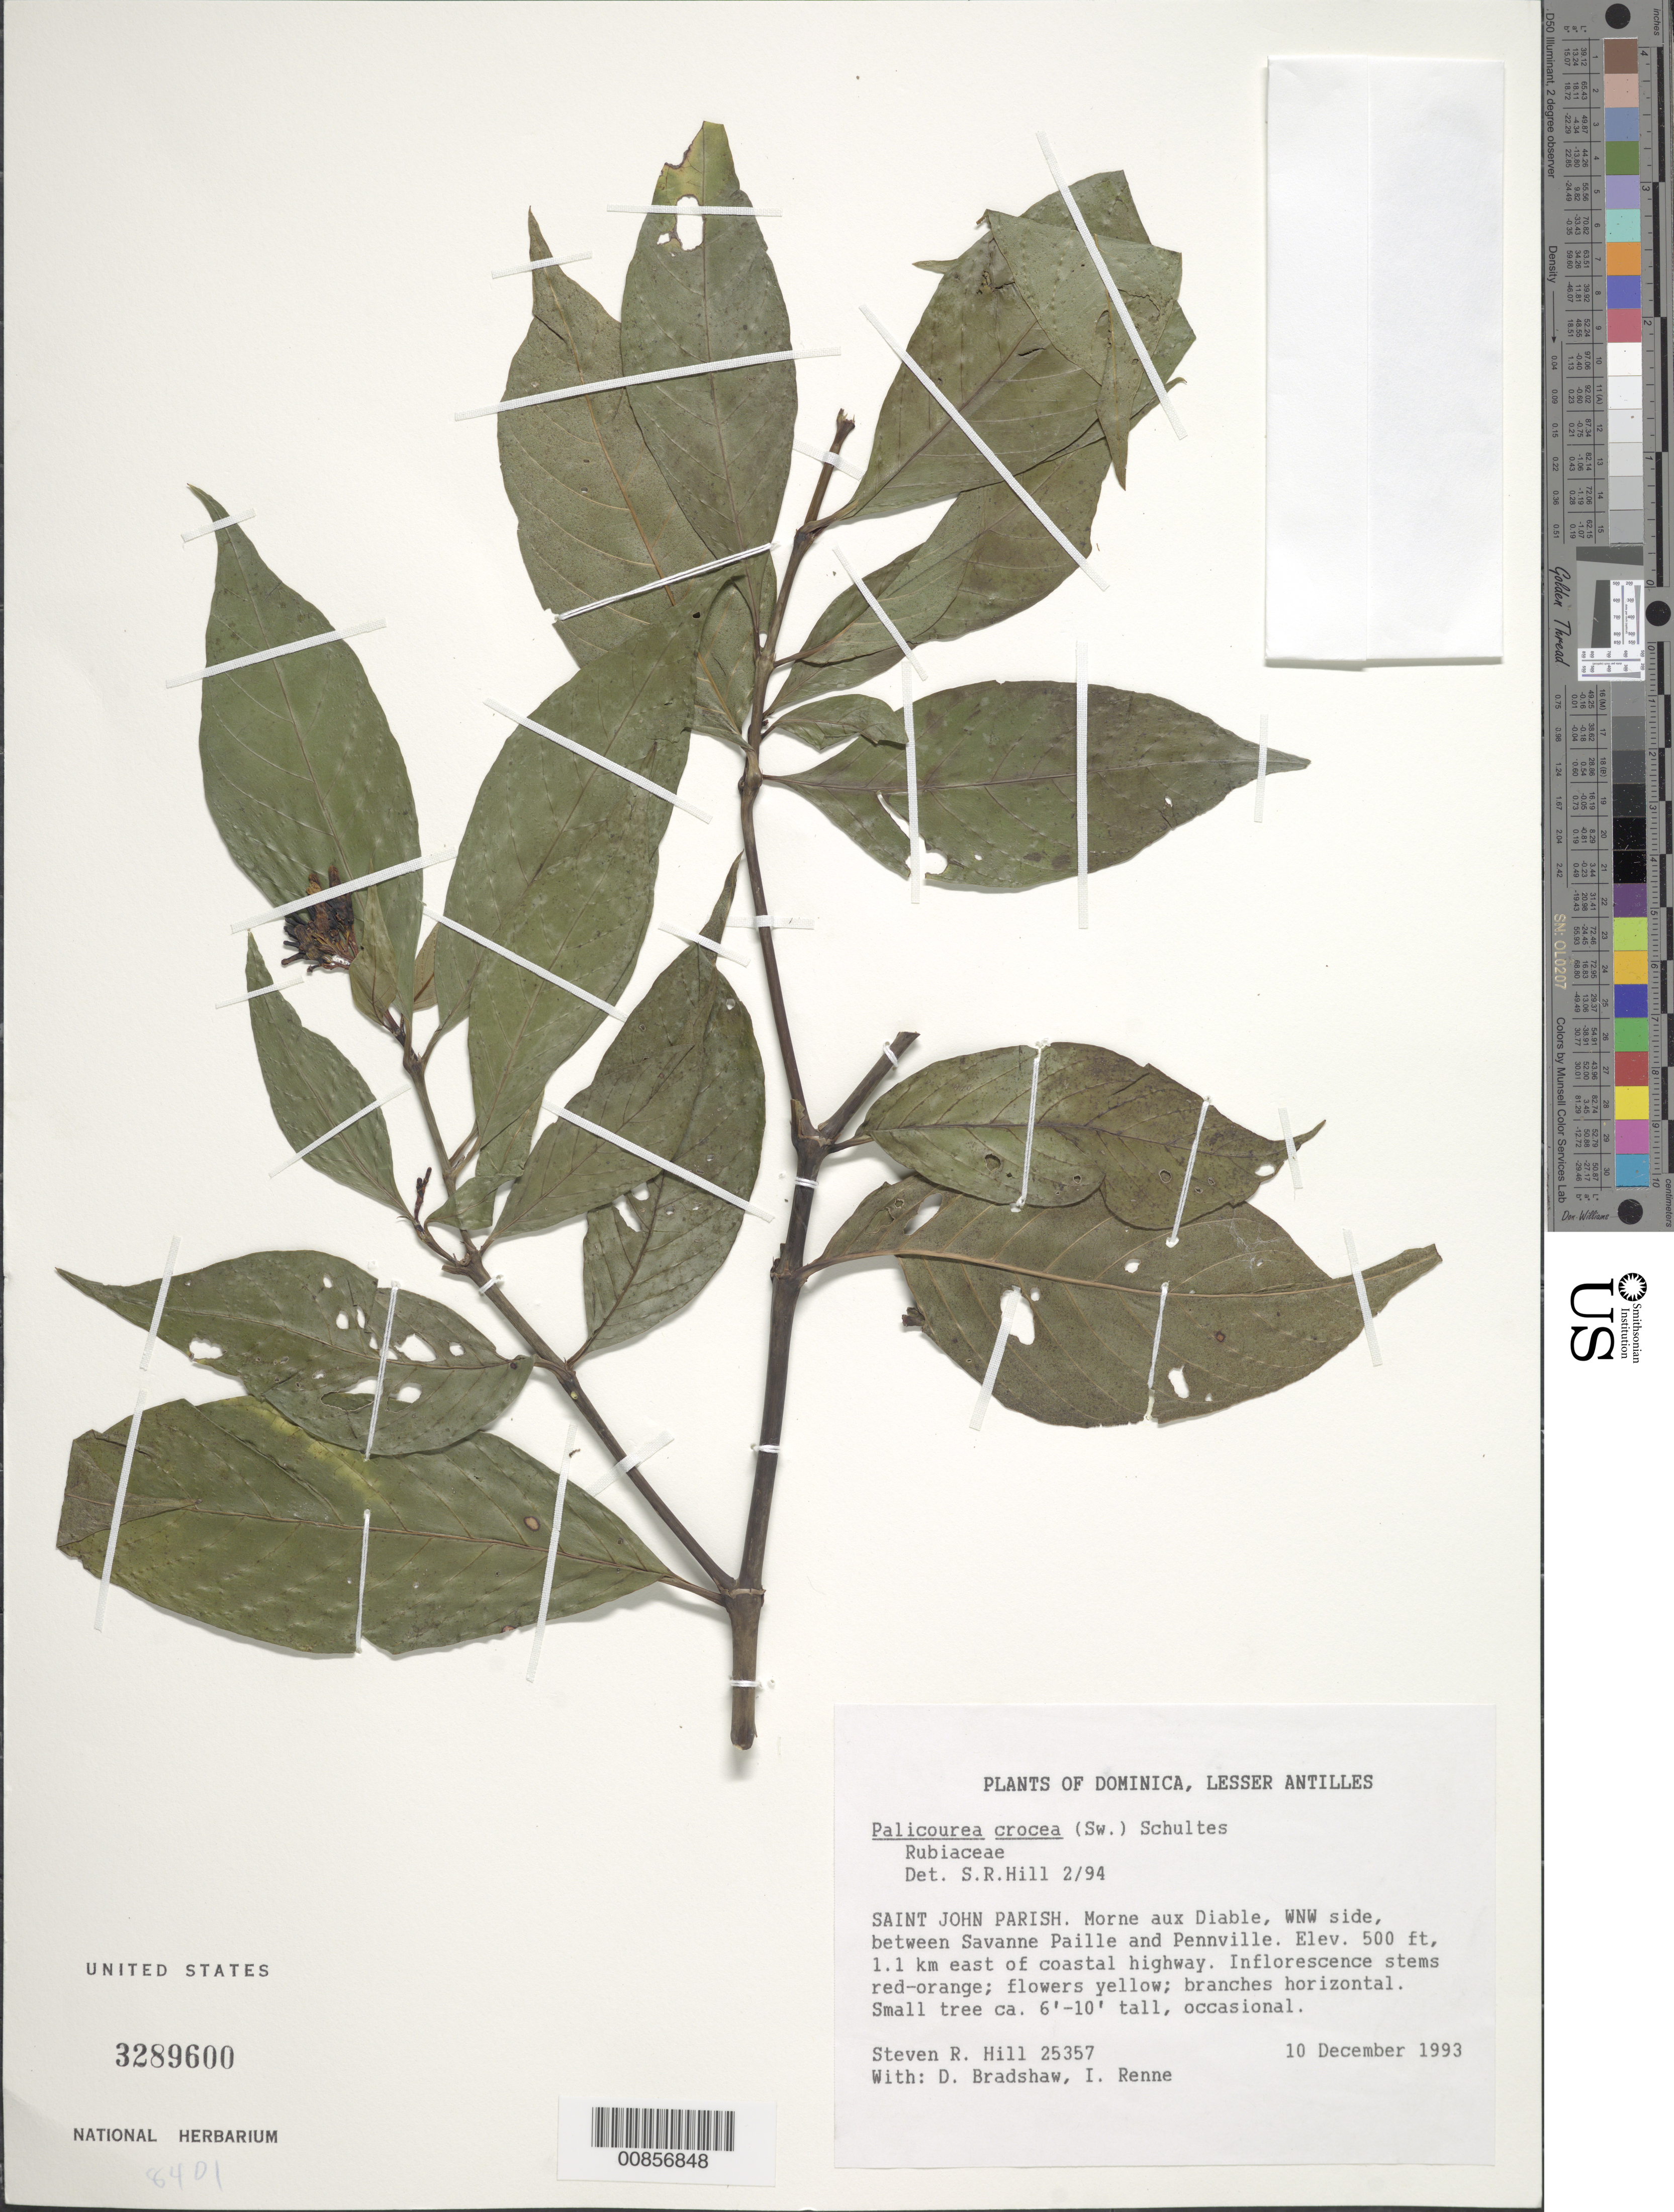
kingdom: Plantae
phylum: Tracheophyta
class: Magnoliopsida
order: Gentianales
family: Rubiaceae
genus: Palicourea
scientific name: Palicourea crocea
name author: (Sw.) Schult.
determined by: Hill, Steven R.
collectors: D. Bradshaw, D. Bradshaw & I. Renne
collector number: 25357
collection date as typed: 10 Dec 1993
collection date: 1993-12-10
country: Dominica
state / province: St. John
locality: Morne aux Diable, WNW side, between Savanne Paille and Pennville, 1.1 km east of coastal highway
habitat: Savanne, near road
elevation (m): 152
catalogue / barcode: US 3289600